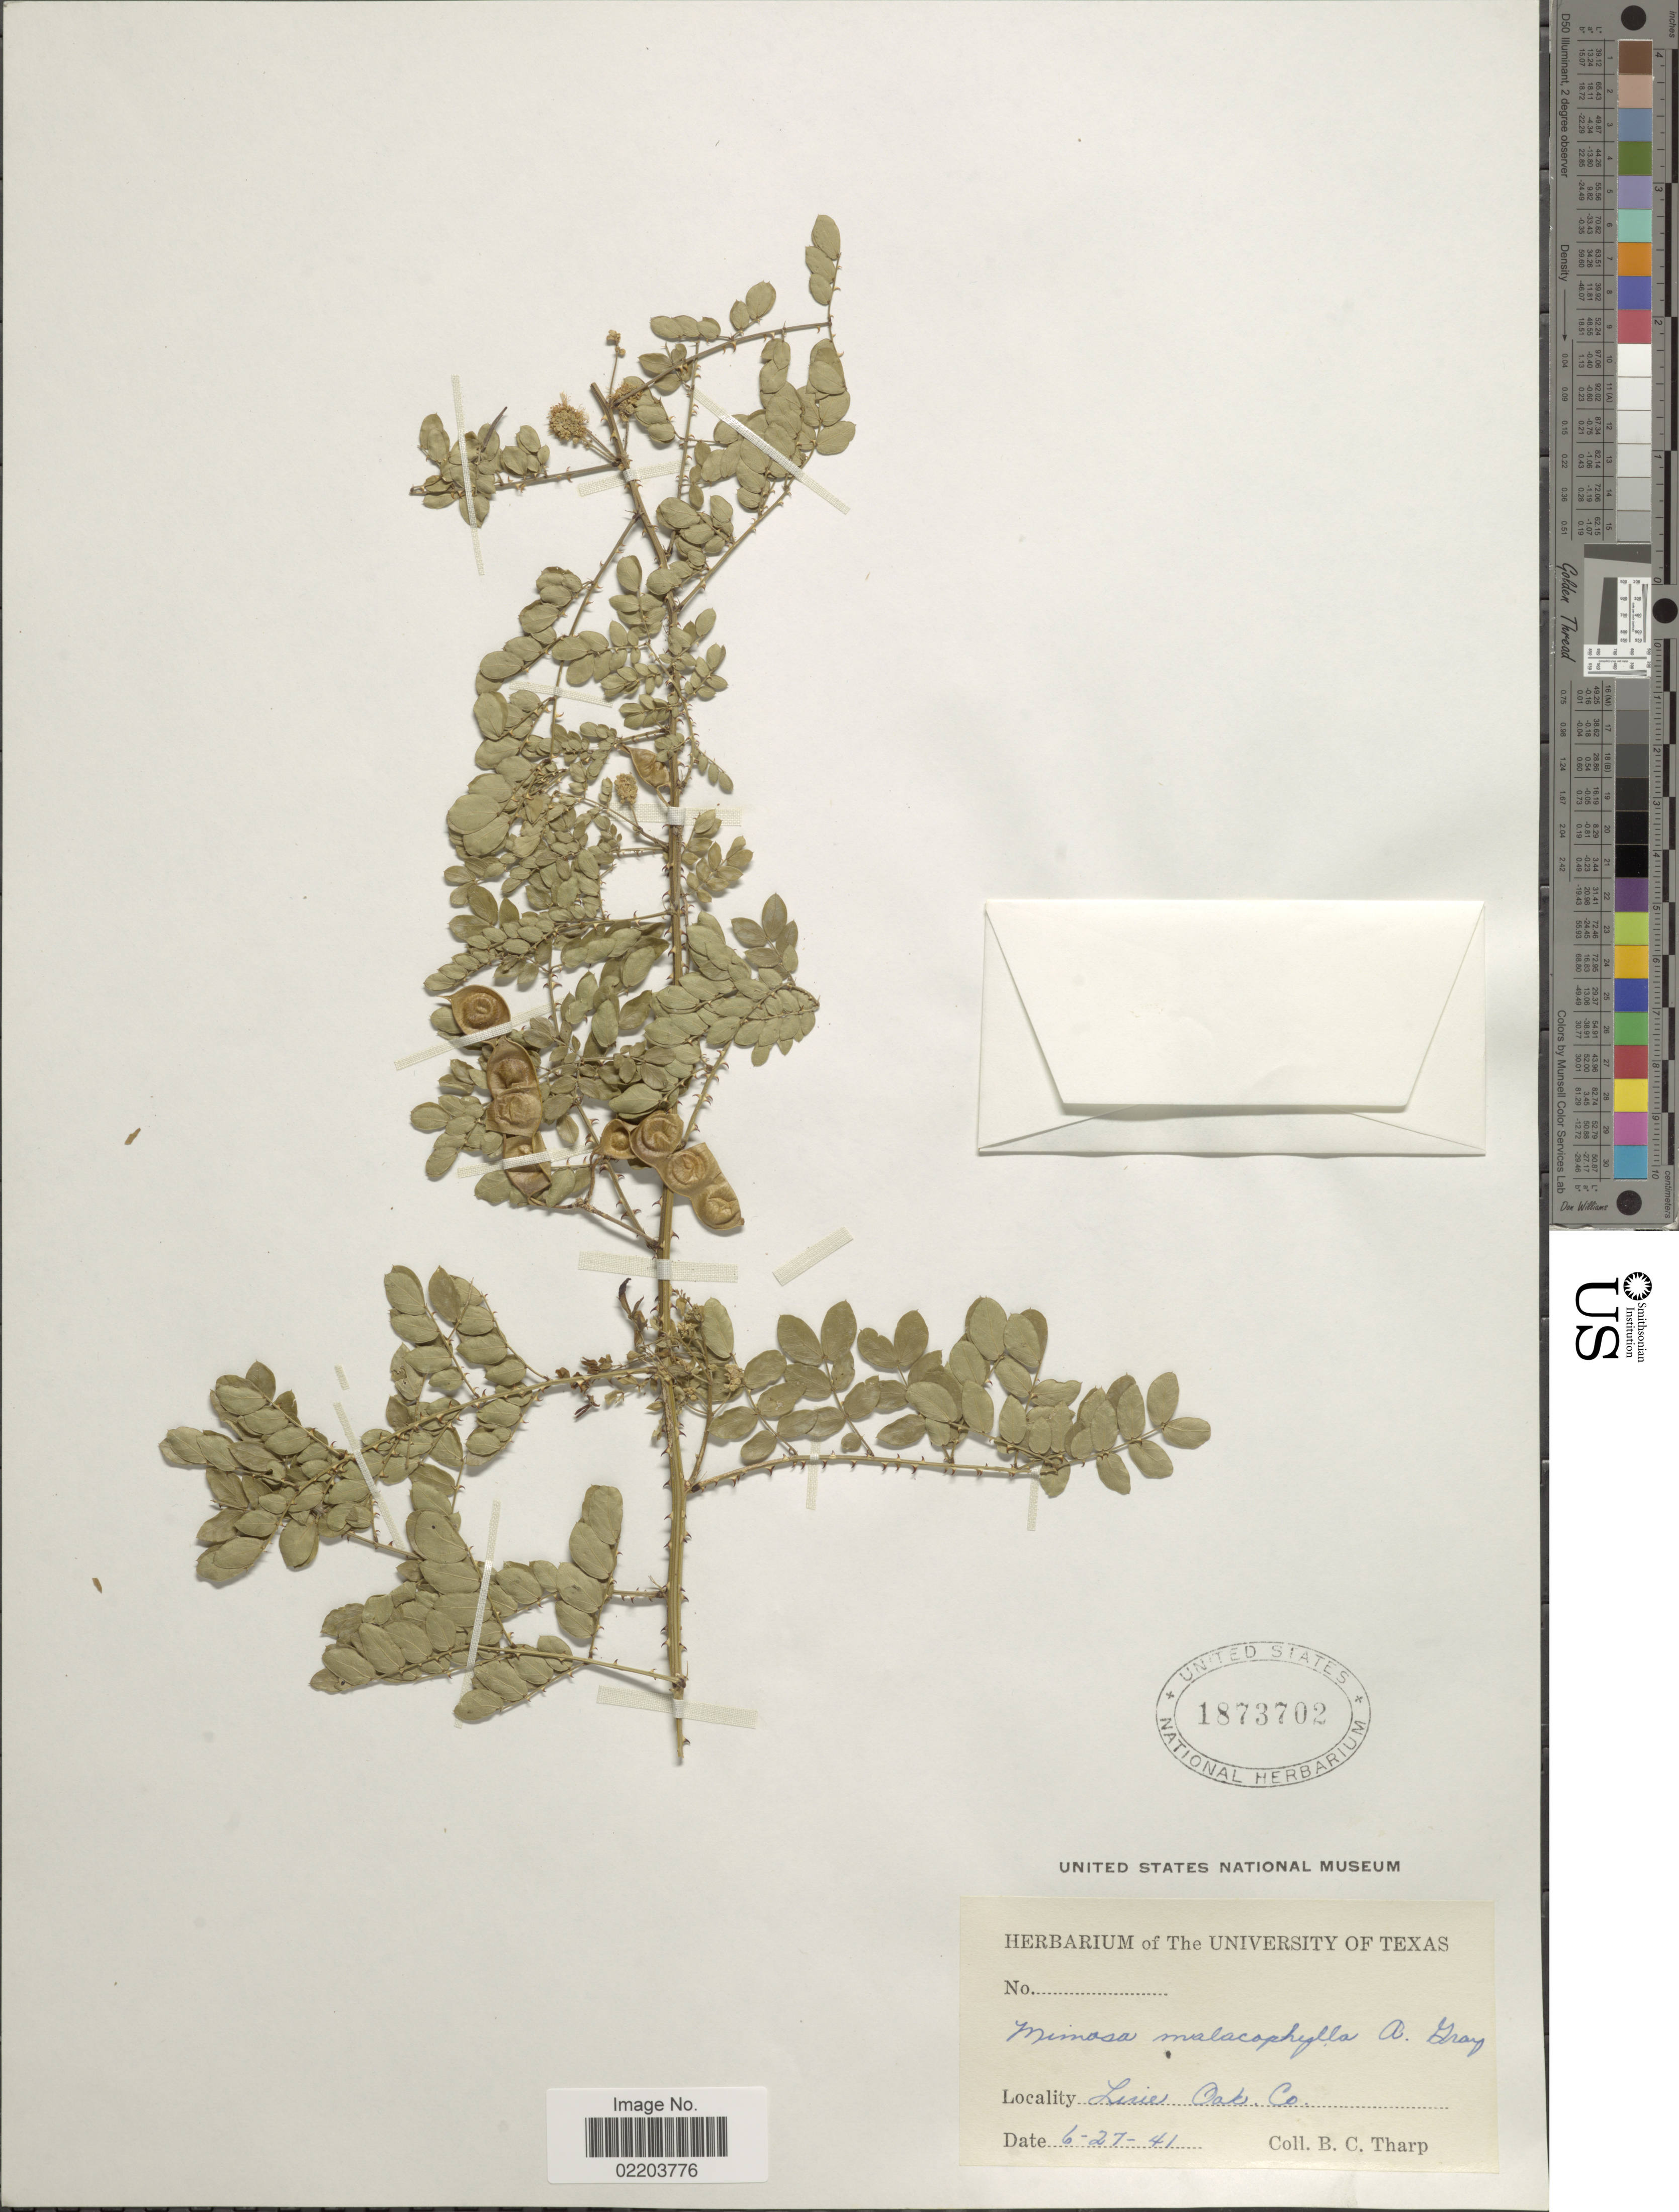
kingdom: Plantae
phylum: Tracheophyta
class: Magnoliopsida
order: Fabales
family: Fabaceae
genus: Mimosa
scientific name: Mimosa malacophylla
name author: A. Gray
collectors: B. C. Tharp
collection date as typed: Transcribed d/m/y: 27/6/41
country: United States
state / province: Texas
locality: Live Oak Co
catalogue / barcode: US 1873702